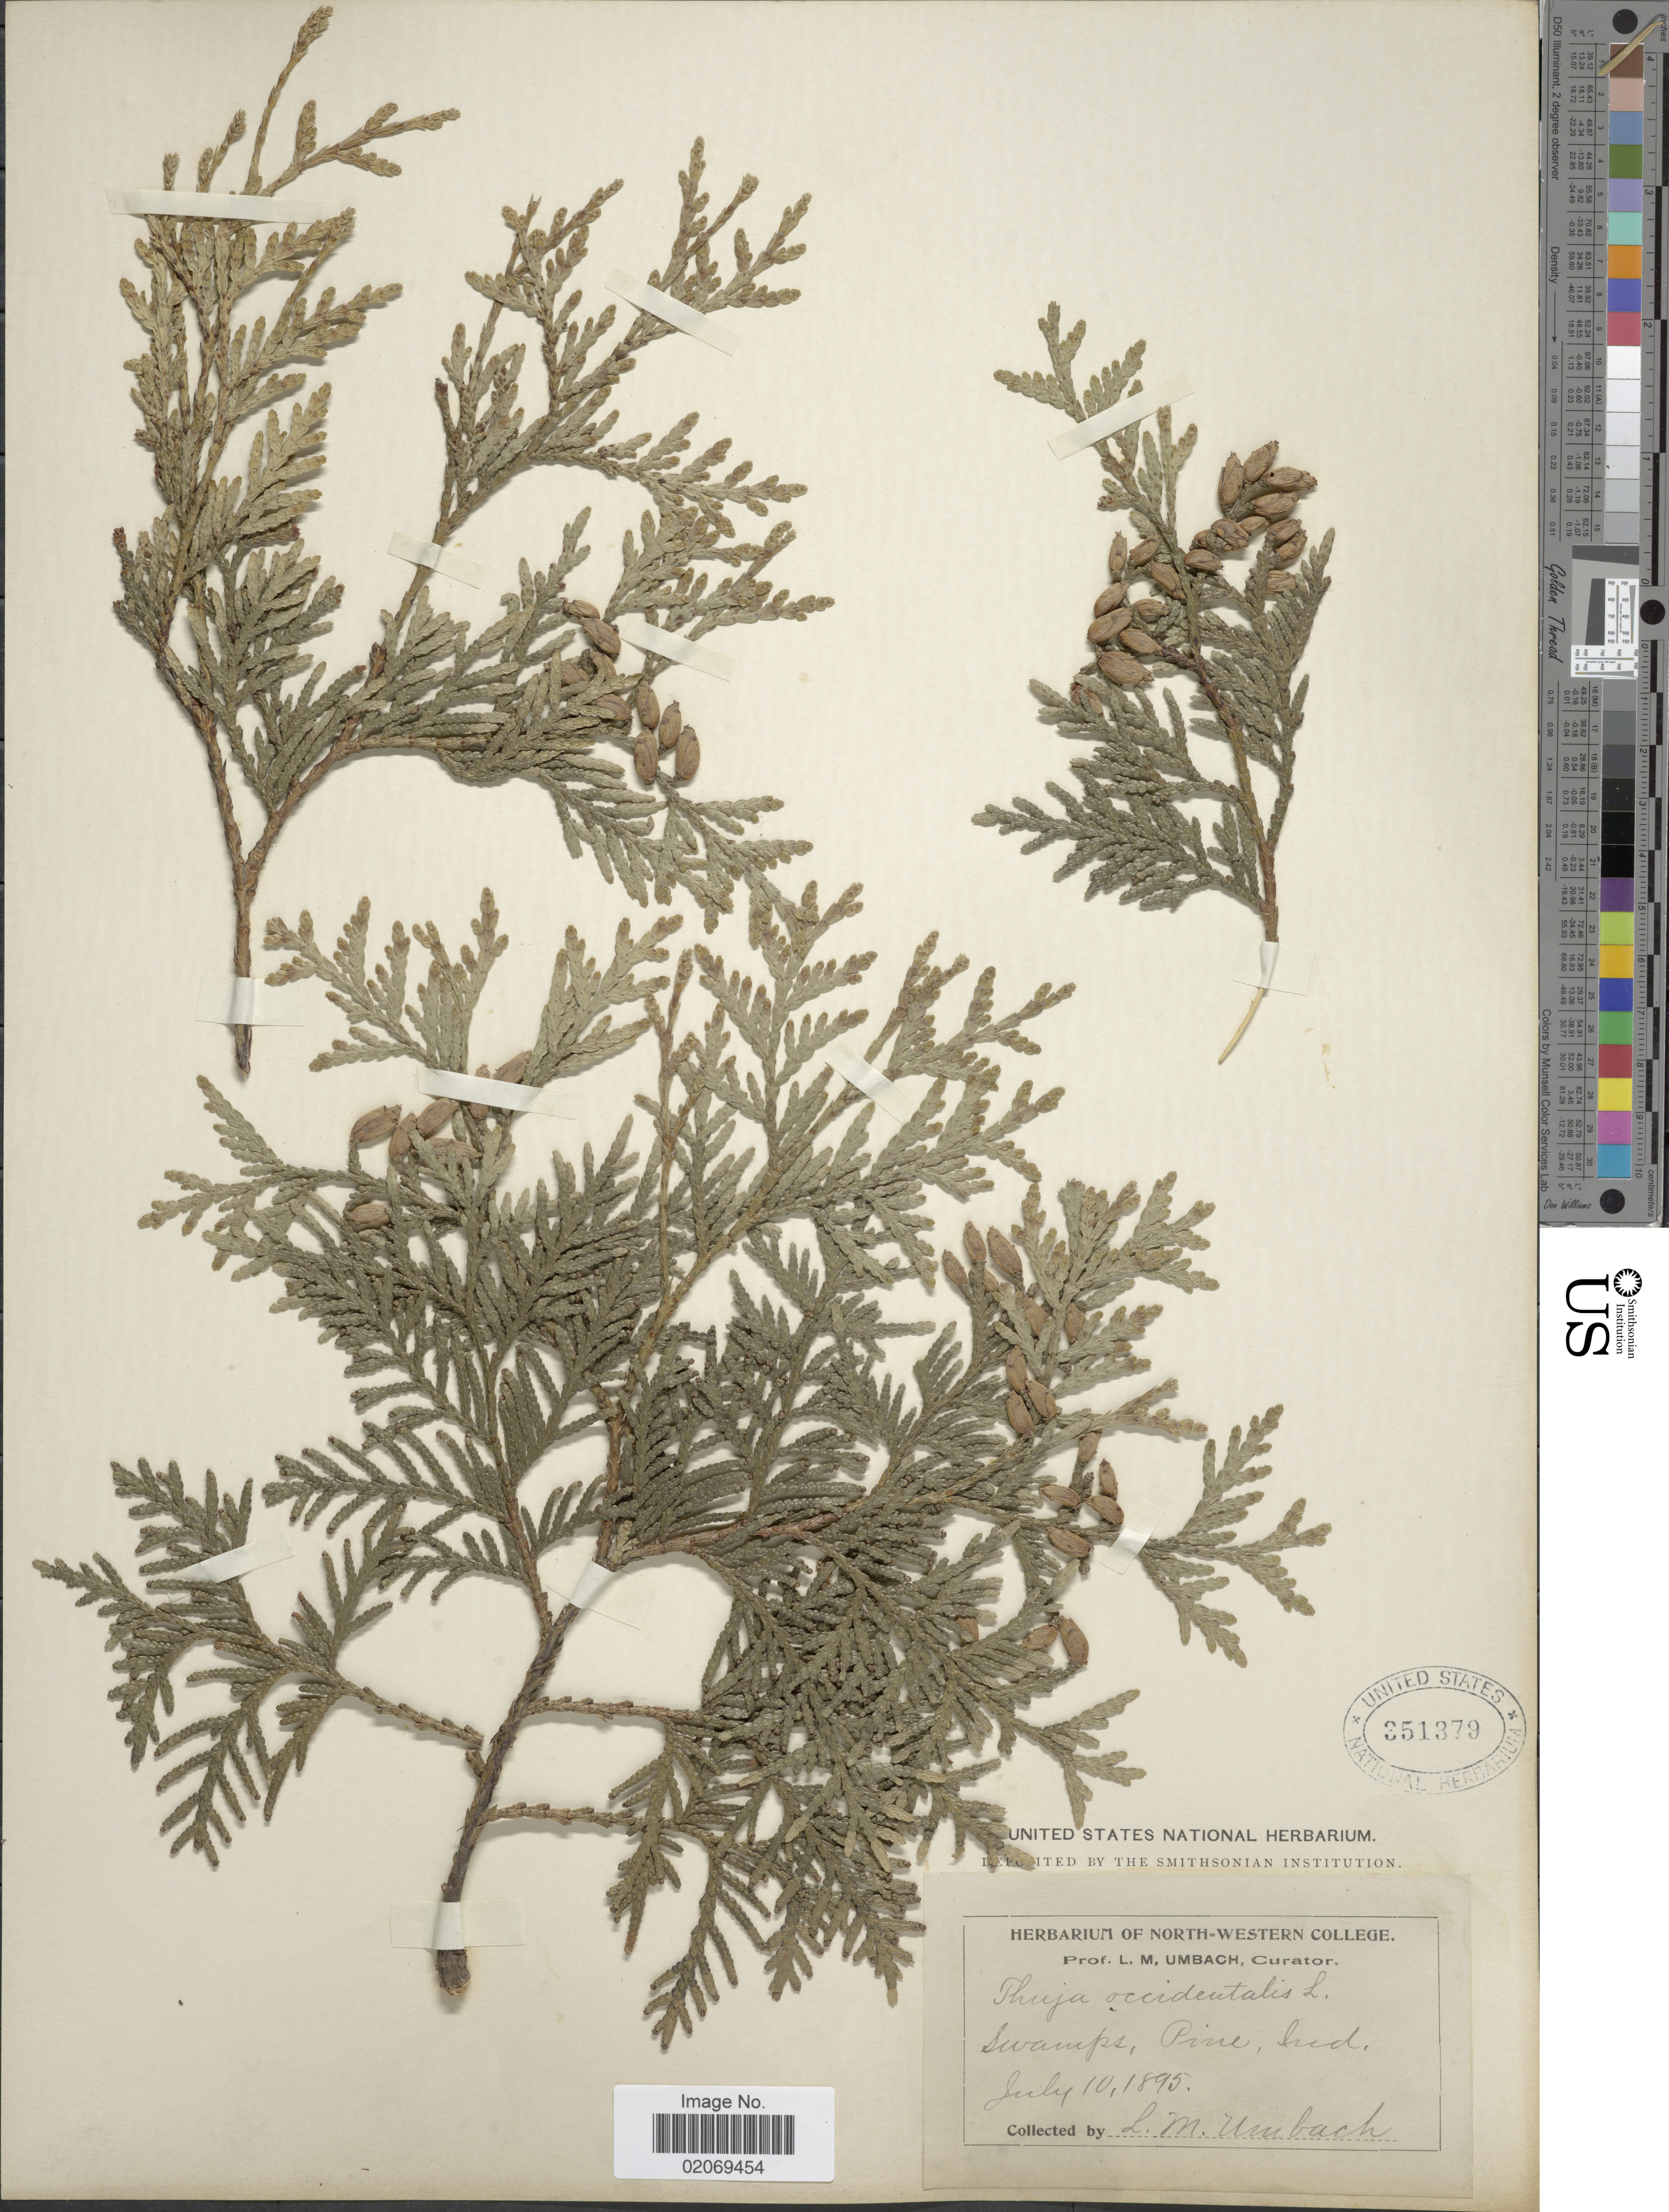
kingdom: Plantae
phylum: Tracheophyta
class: Pinopsida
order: Pinales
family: Cupressaceae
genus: Thuja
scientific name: Thuja occidentalis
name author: L.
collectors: L. M. Umbach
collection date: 1895-07-10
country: United States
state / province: Indiana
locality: Swamps, Pine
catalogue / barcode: US 351379